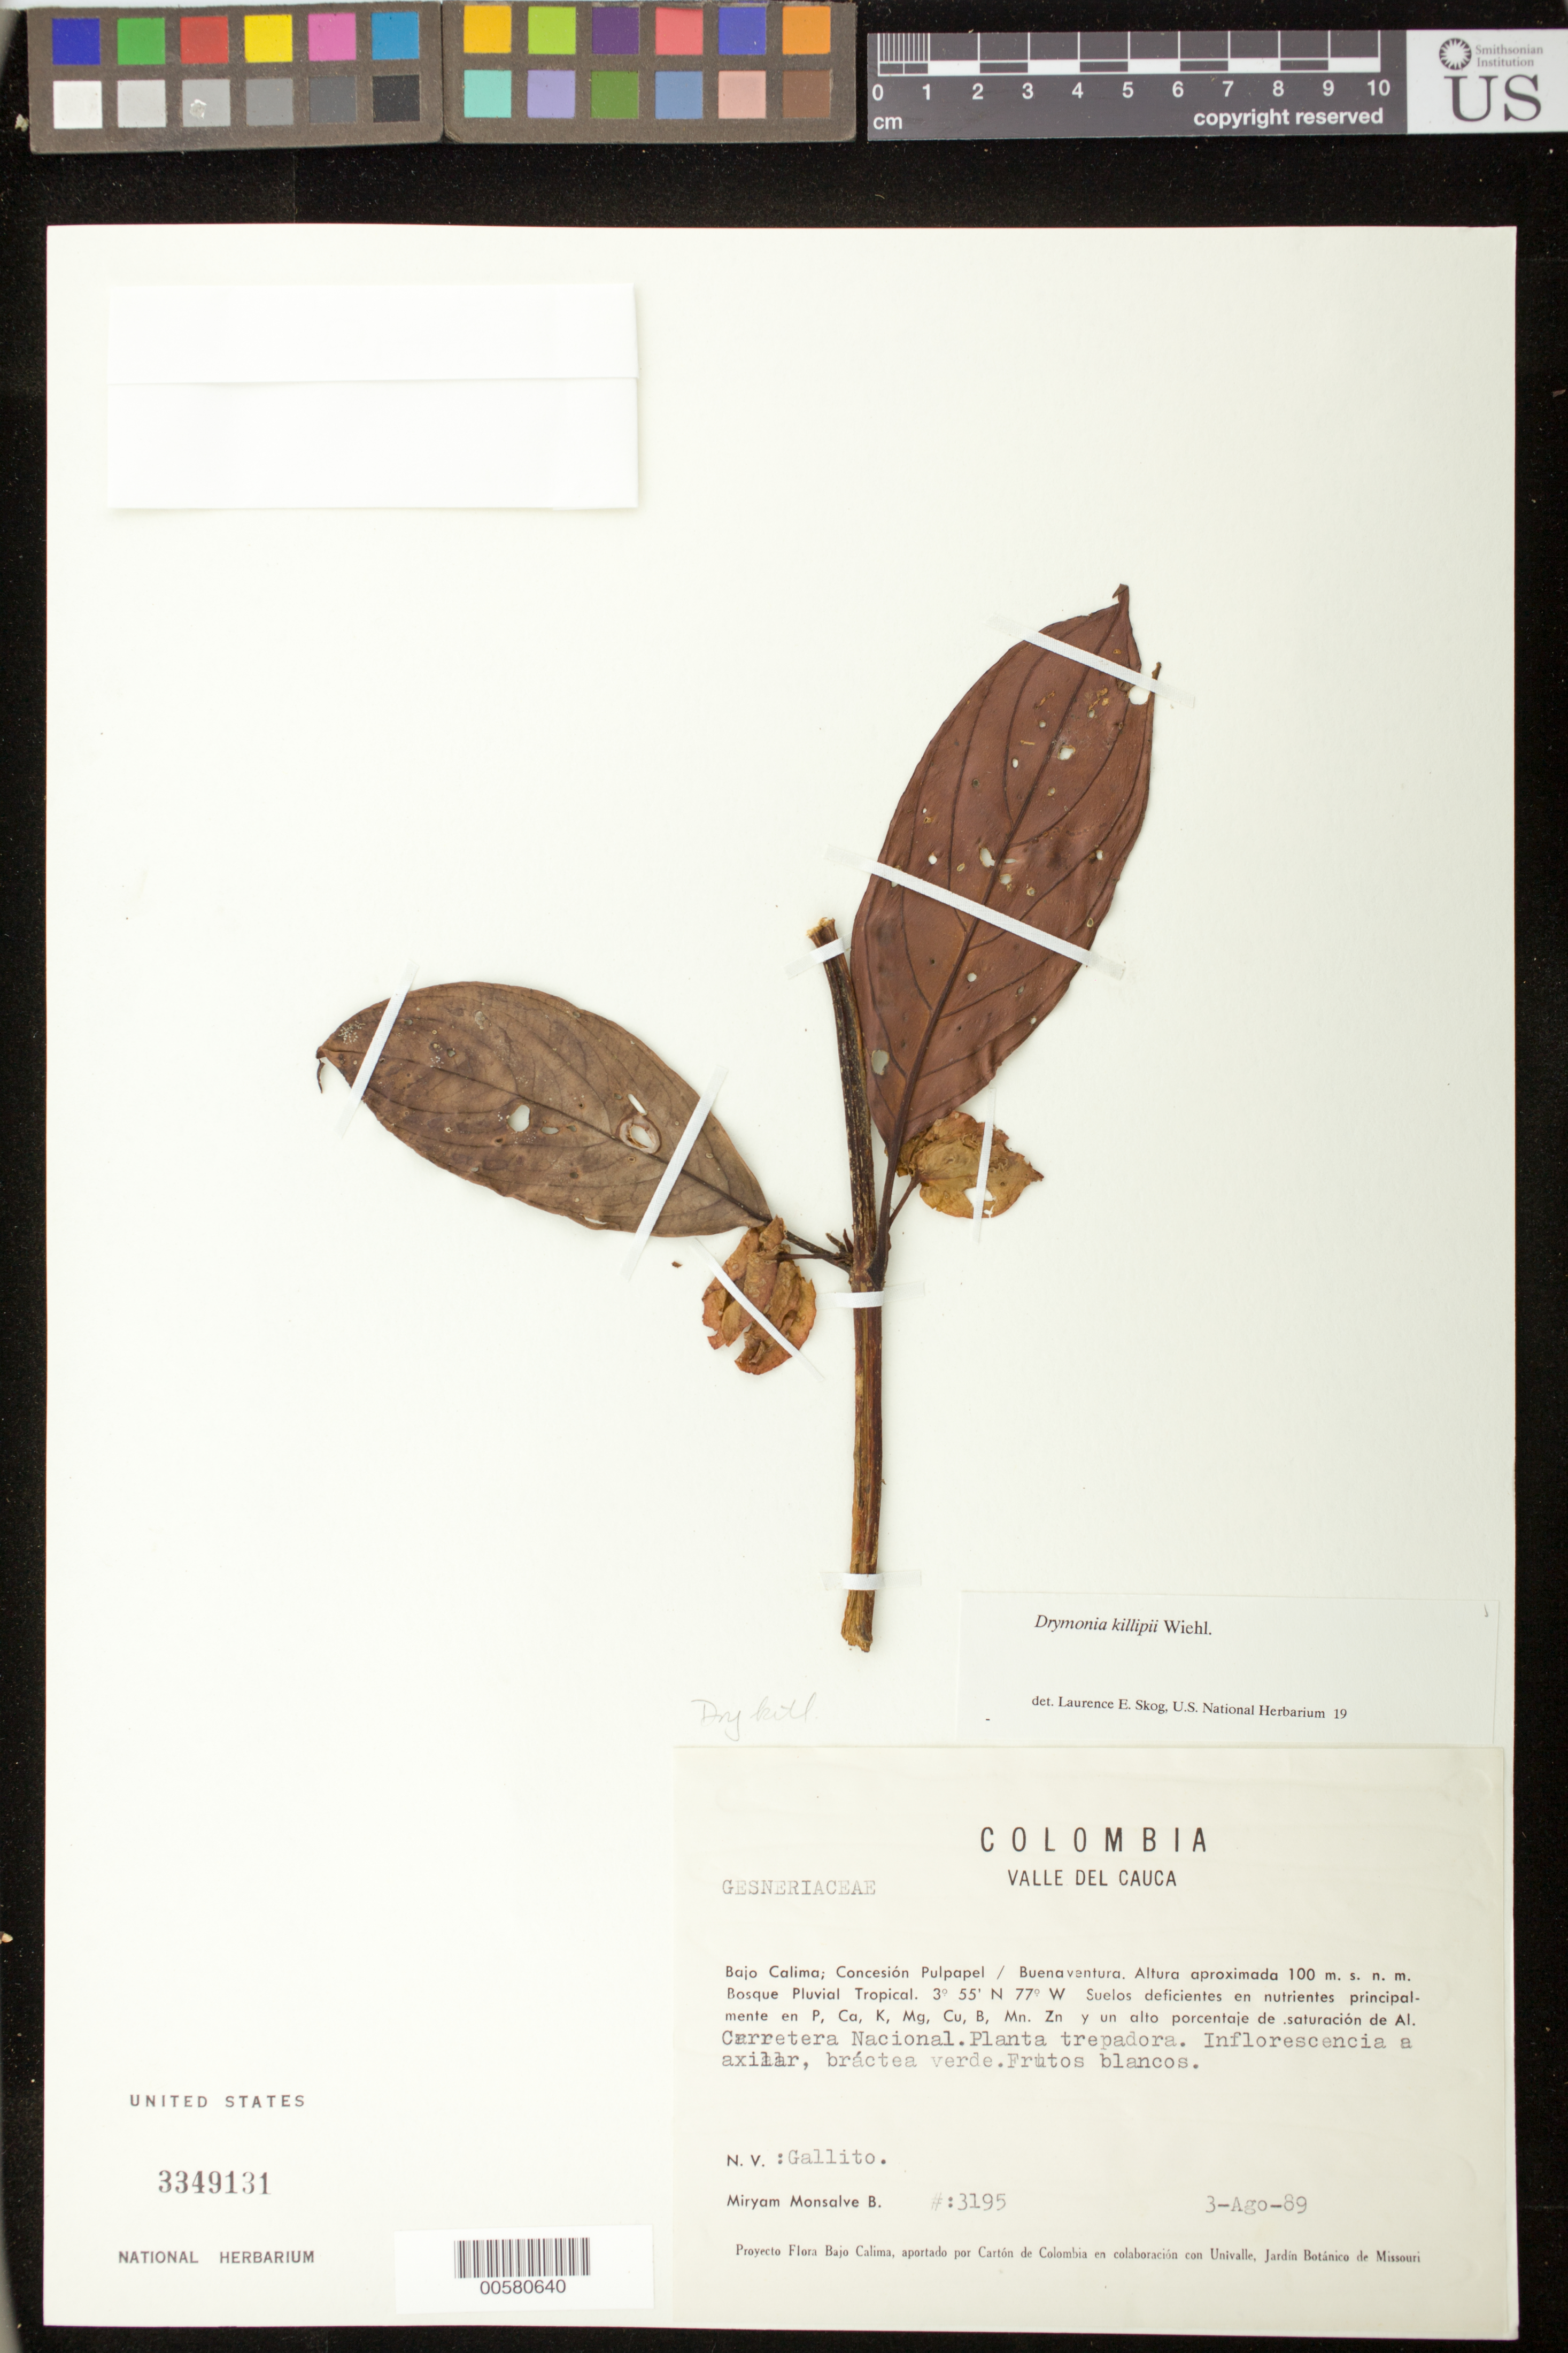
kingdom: Plantae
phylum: Tracheophyta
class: Magnoliopsida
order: Lamiales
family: Gesneriaceae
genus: Drymonia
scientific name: Drymonia killipii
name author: Wiehler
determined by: Skog, Laurence E.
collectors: M. Monsalve B.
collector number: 3195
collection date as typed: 03 Aug 1989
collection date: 1989-08-03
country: Colombia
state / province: Valle del Cauca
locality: Bajo Calima; Concesión Pulpapel/Buenaventura; Carretera Nacional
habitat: Bosque pluvial tropical; suelos deficientes en nutrientes principalmente en P, Ca, K, Mg, Cu, B, Mn, Zn y un alto porcentaje de saturación de Al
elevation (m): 100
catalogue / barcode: US 3349131